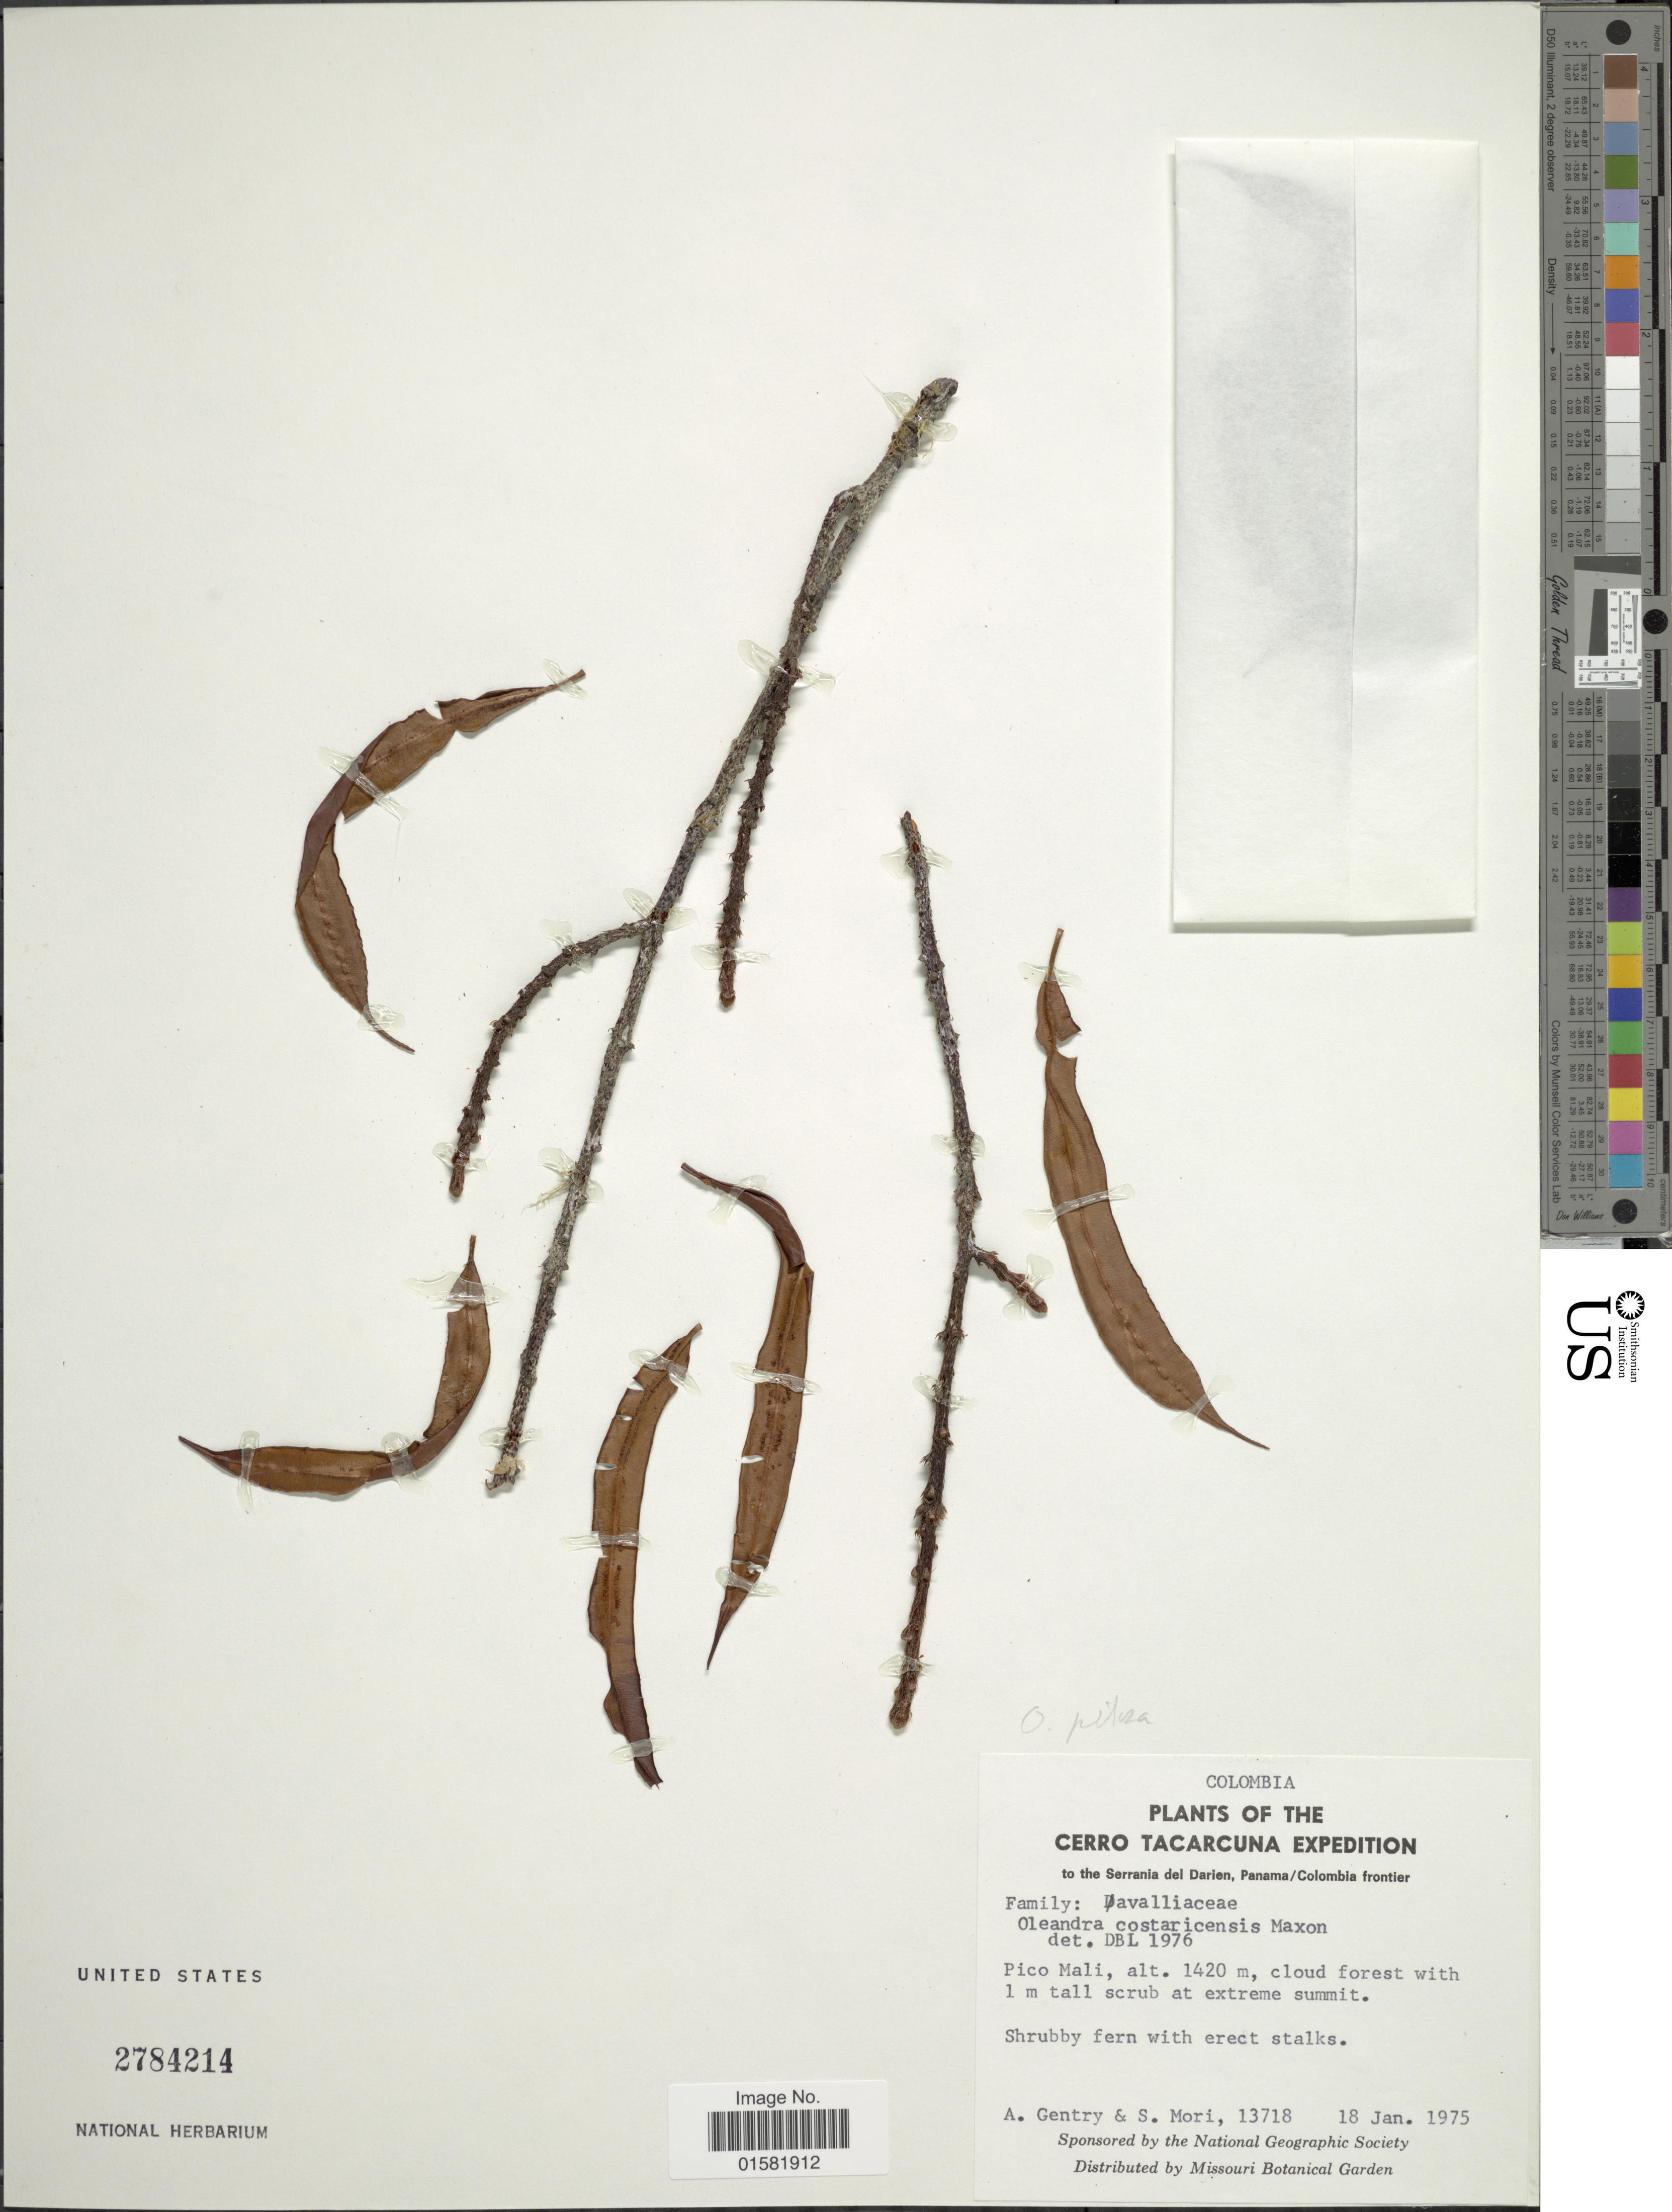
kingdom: Plantae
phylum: Tracheophyta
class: Polypodiopsida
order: Polypodiales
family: Oleandraceae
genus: Oleandra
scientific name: Oleandra pilosa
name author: Hook.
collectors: A. H. Gentry & S. Mori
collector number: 13718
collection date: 1975-01-18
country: Colombia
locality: Colombia, the Cerro Tacarcuna, to the Serrania del darien, panama/colombia frontier. Pico Mali.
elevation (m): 1420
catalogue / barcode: US 2784214